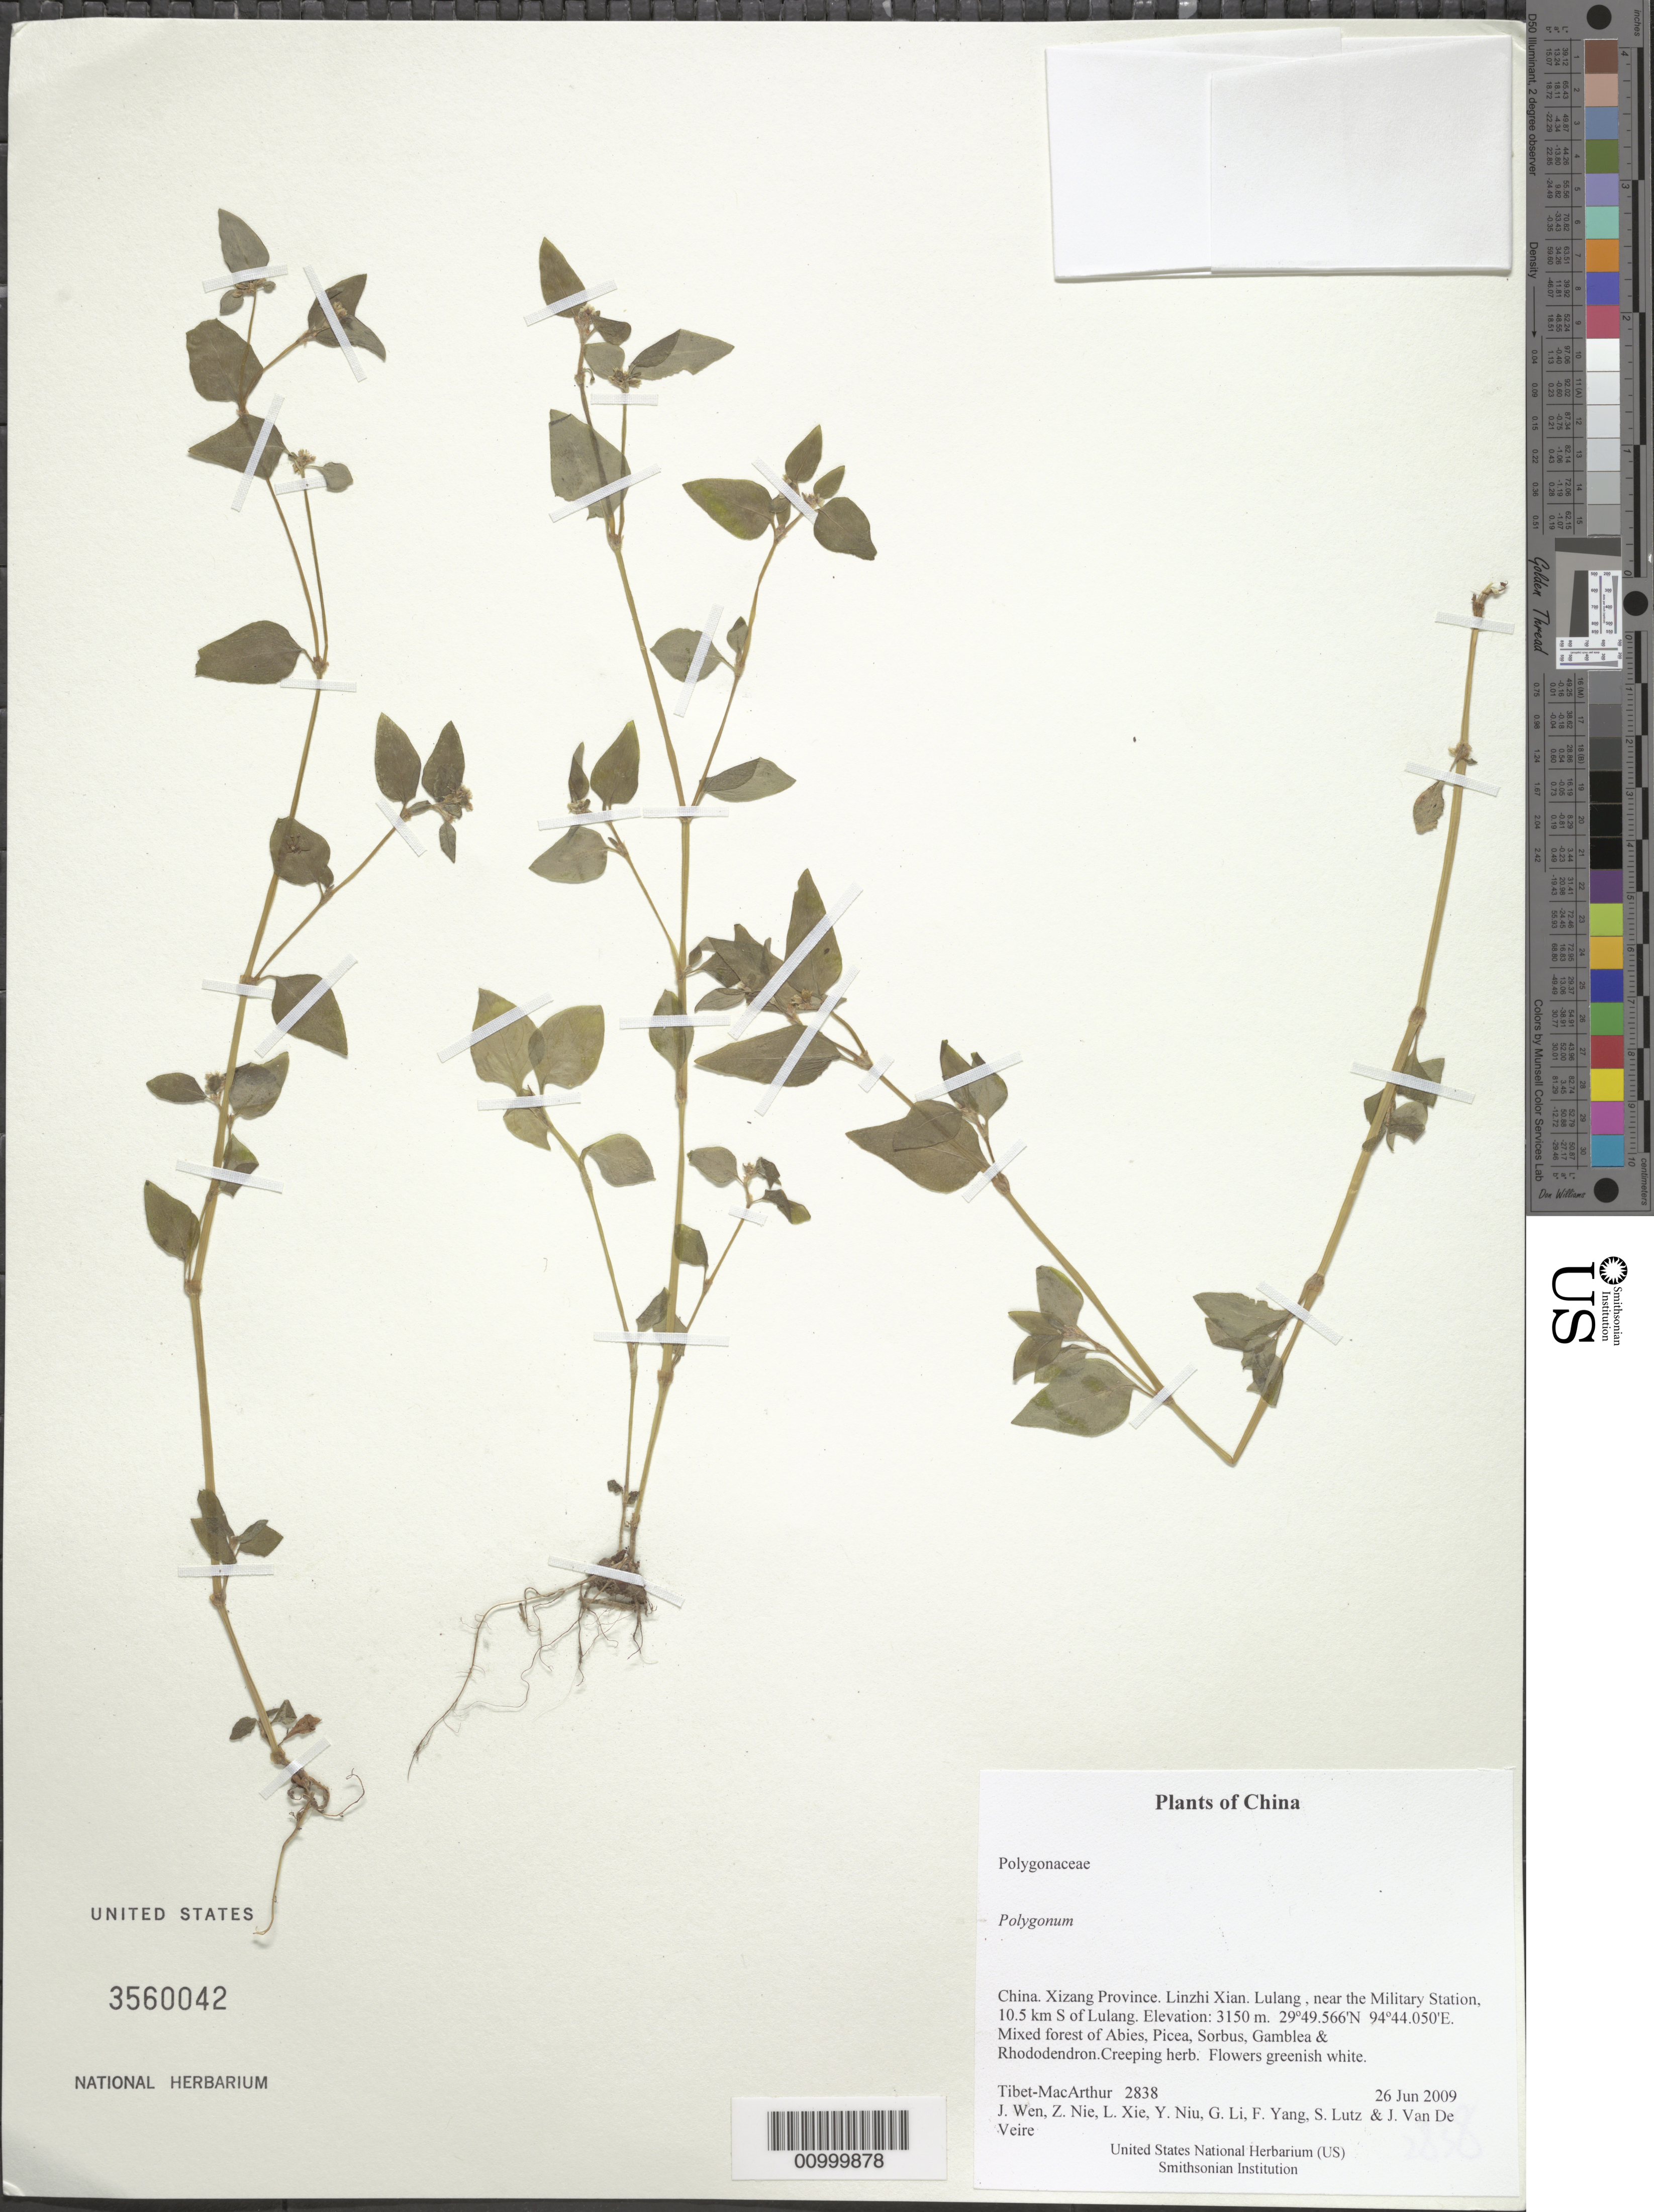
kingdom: Plantae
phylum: Tracheophyta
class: Magnoliopsida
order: Caryophyllales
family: Polygonaceae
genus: Polygonum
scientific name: Polygonum sp.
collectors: Tibet-MacArthur, J. Wen, Z. Nie, L. Xie, Y. Niu, G. Li, F. Yang, S. Lutz & J. Van De Veire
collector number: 2838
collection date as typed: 26 Jun 2009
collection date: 2009-06-26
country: China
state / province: Xizang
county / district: Linzhi Xian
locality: Lulang , near the Military Station, 10.5 km S of Lulang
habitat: Mixed forest of Abies, Picea, Sorbus, Gamblea & Rhododendron.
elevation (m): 3150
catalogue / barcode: US 3560042